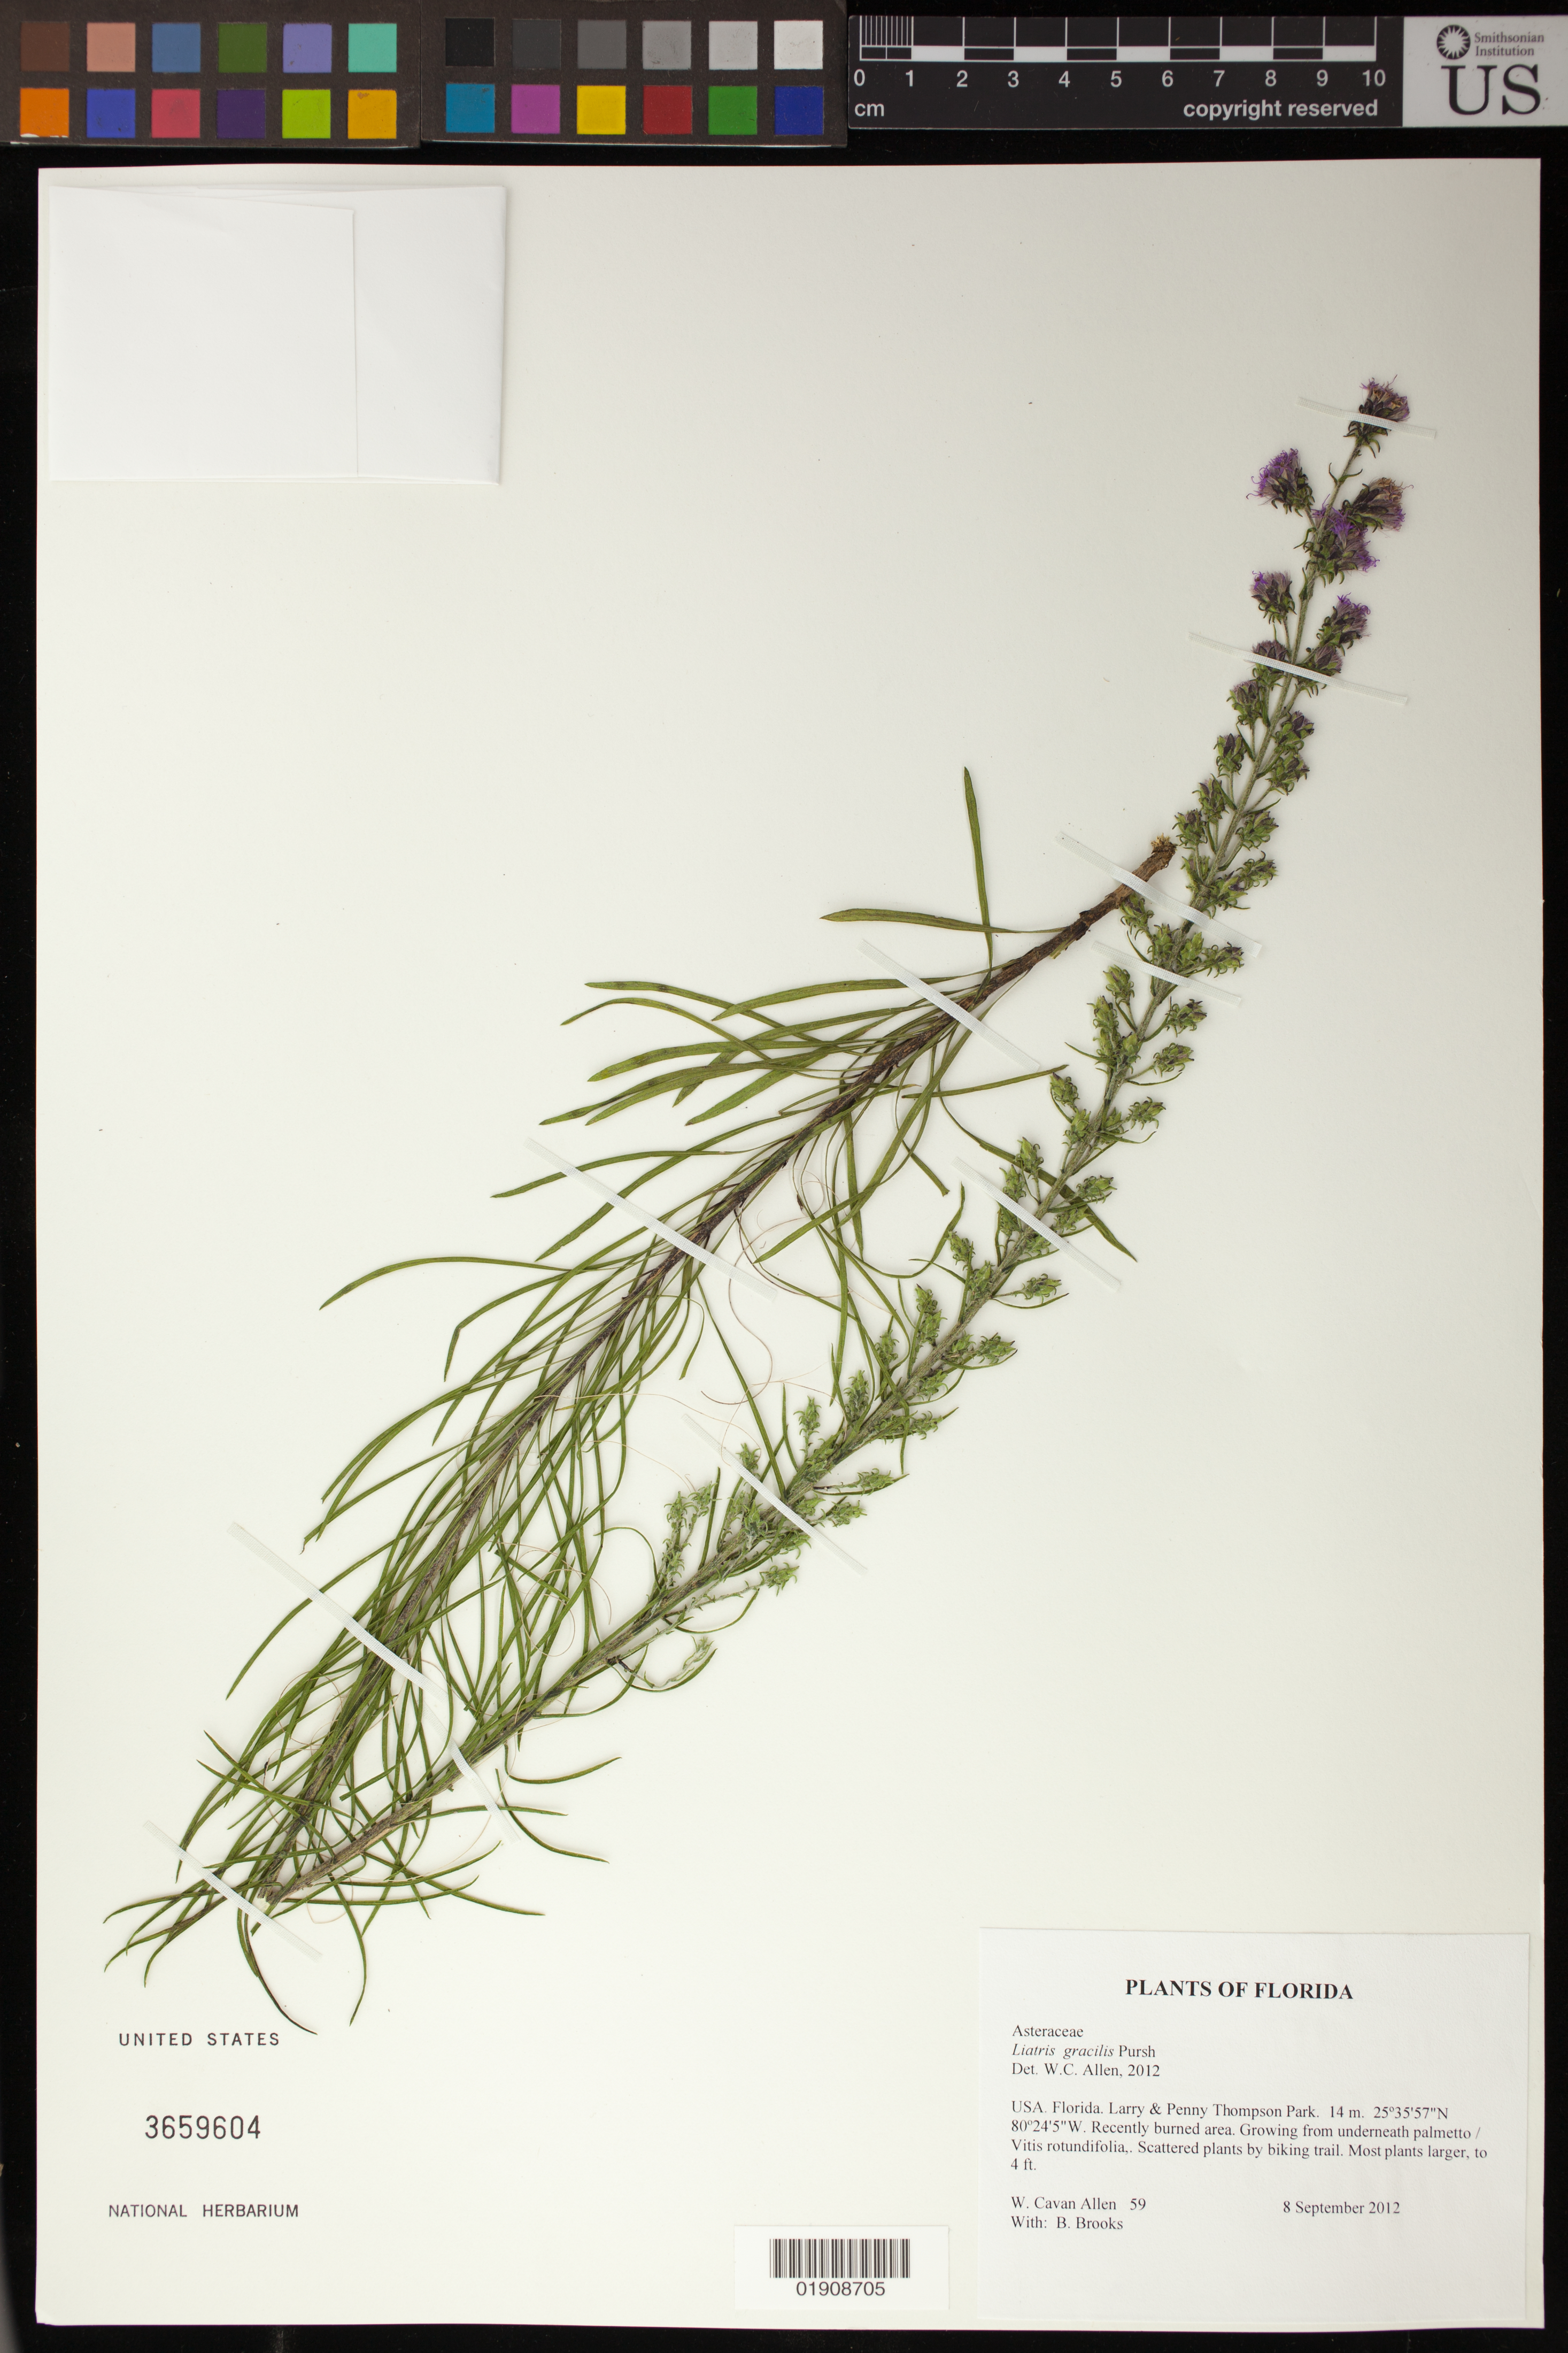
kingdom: Plantae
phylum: Tracheophyta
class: Magnoliopsida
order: Asterales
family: Asteraceae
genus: Liatris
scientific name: Liatris gracilis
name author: Pursh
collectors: W. C. Allen & B. Brooks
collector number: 59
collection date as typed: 8 September 2012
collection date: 2012-09-08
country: United States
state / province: Florida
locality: Larry & Penny Thompson Park.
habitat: Recently burned area, along biking trail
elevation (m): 14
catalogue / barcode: US 3659604